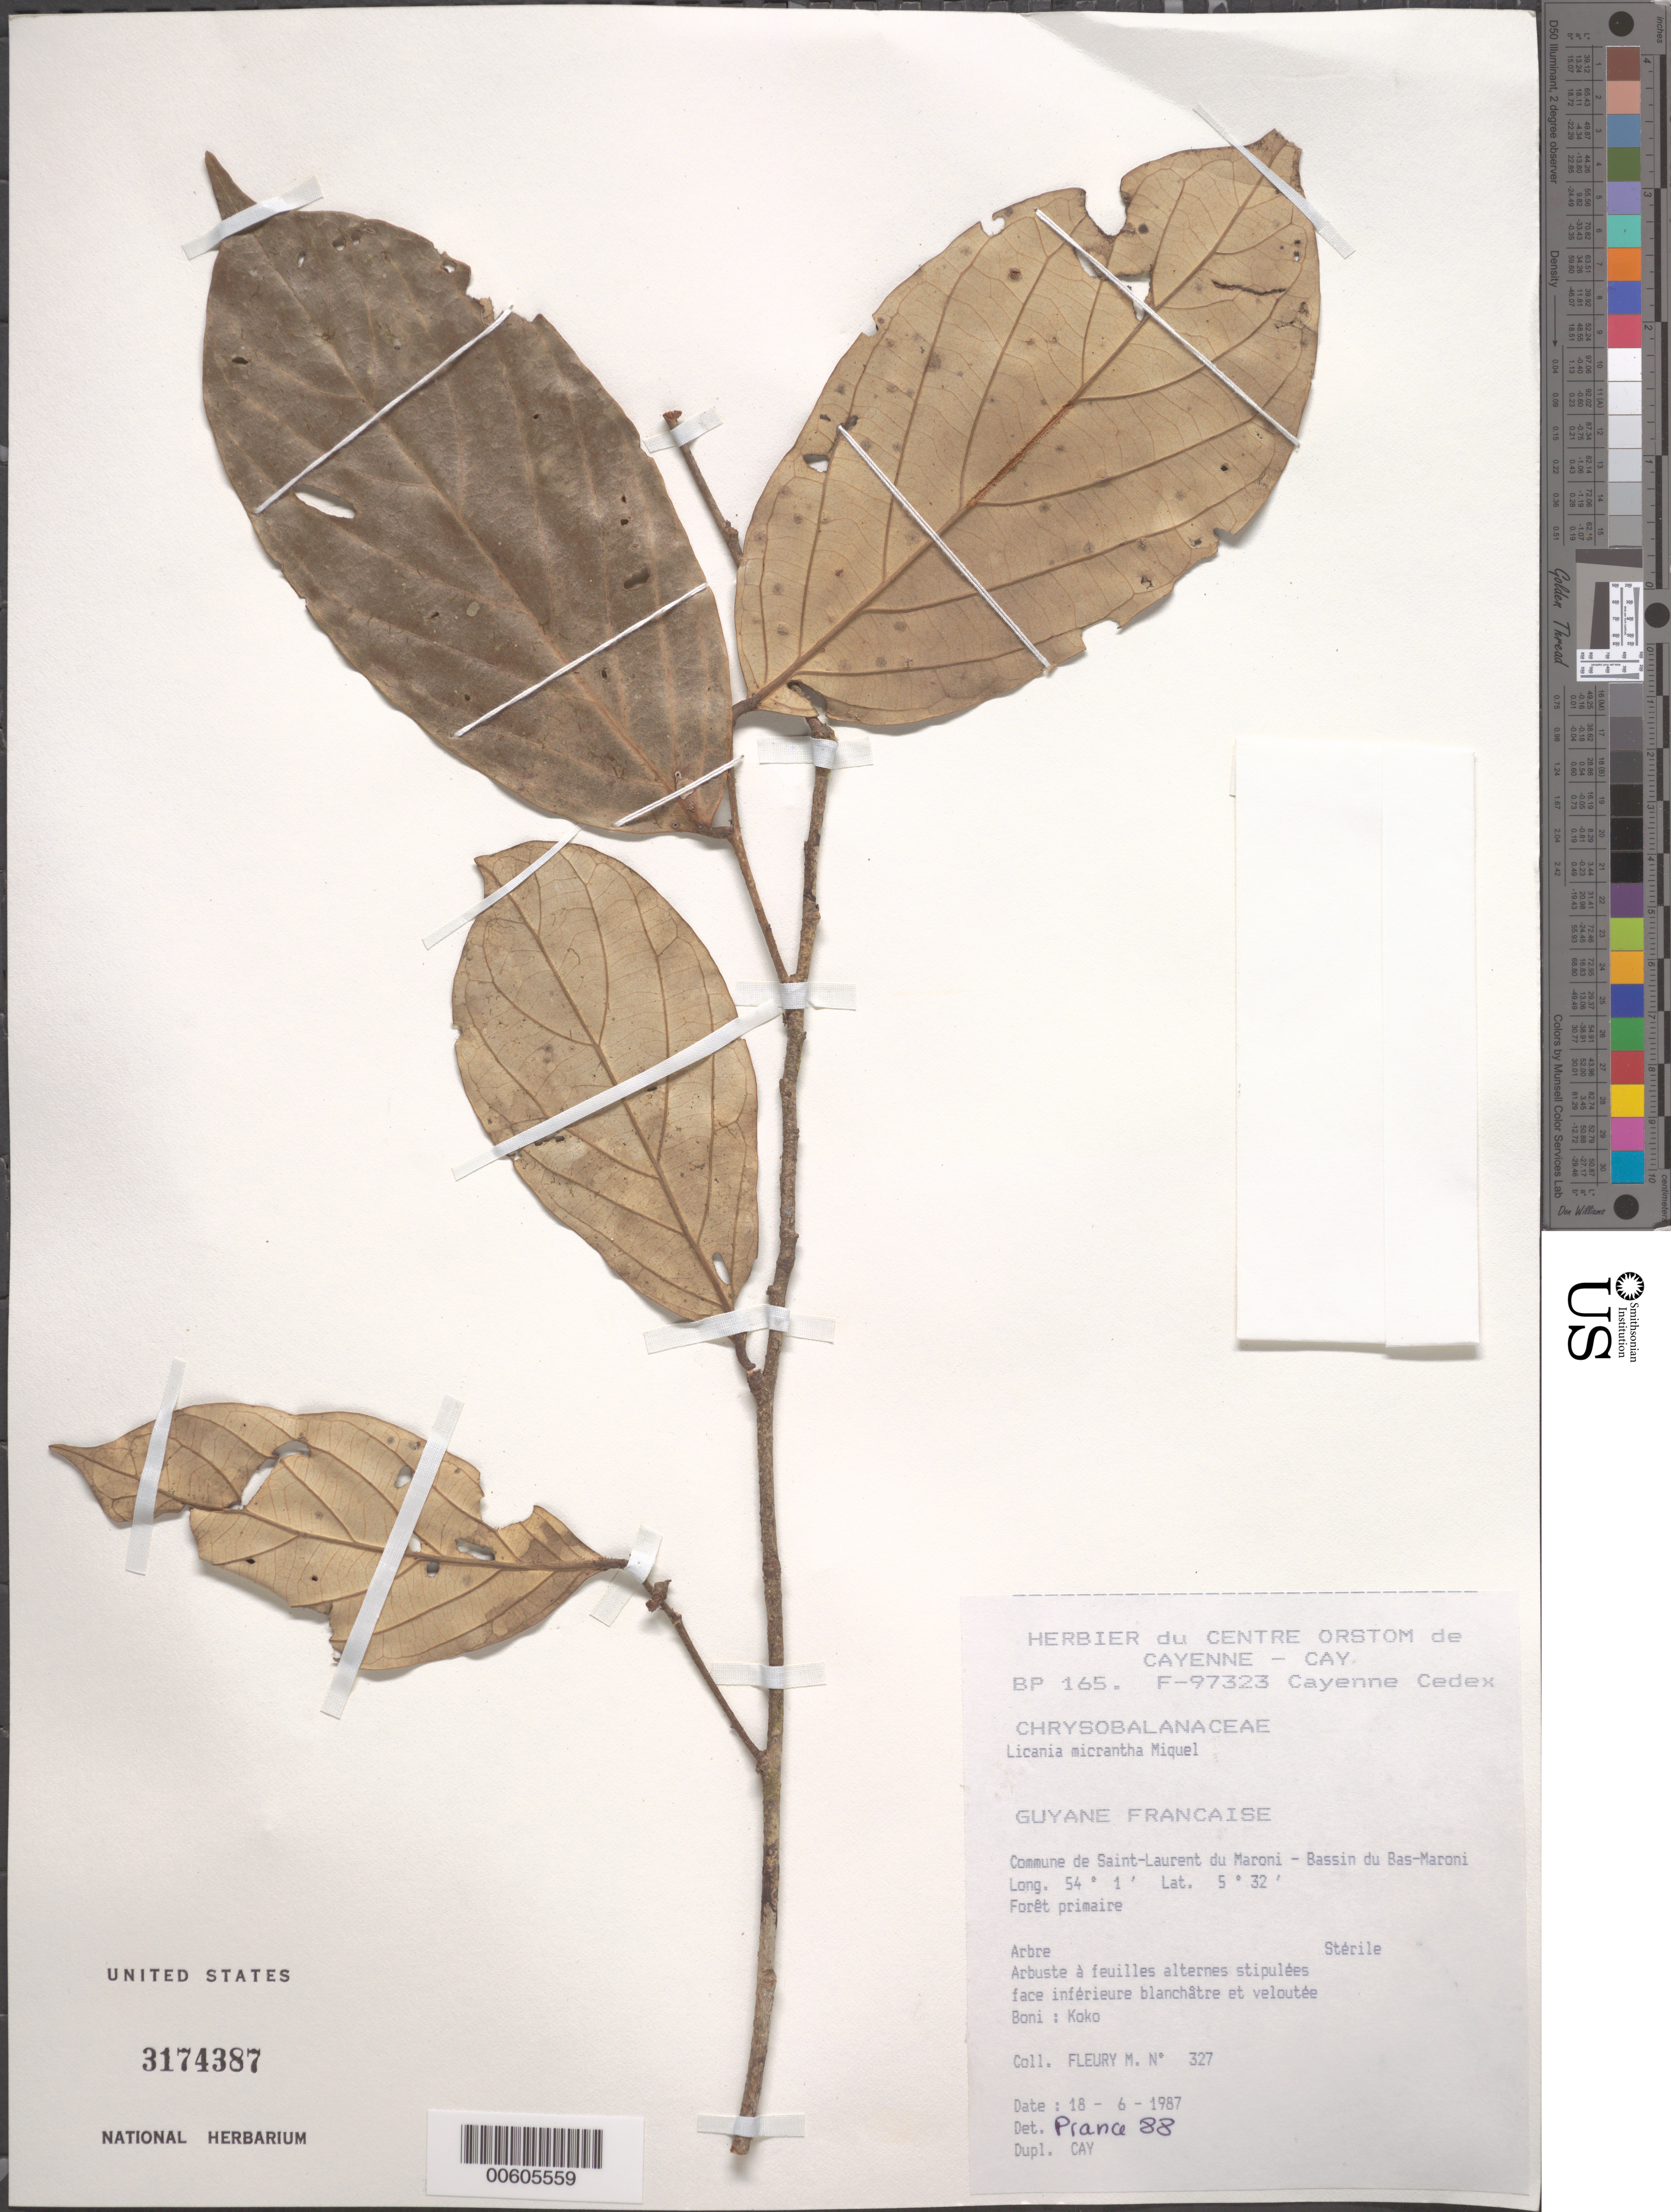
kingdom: Plantae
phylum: Tracheophyta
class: Magnoliopsida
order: Malpighiales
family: Chrysobalanaceae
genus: Licania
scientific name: Licania micrantha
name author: Miq.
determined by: Prance, G. T.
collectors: M. Fleury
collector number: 327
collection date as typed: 18-Jun-87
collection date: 1987-06-18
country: French Guiana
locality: Commune de Saint-Laurent du Maroni, Bassin du Bas-Maroni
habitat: Foret primaire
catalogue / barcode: US 3174387